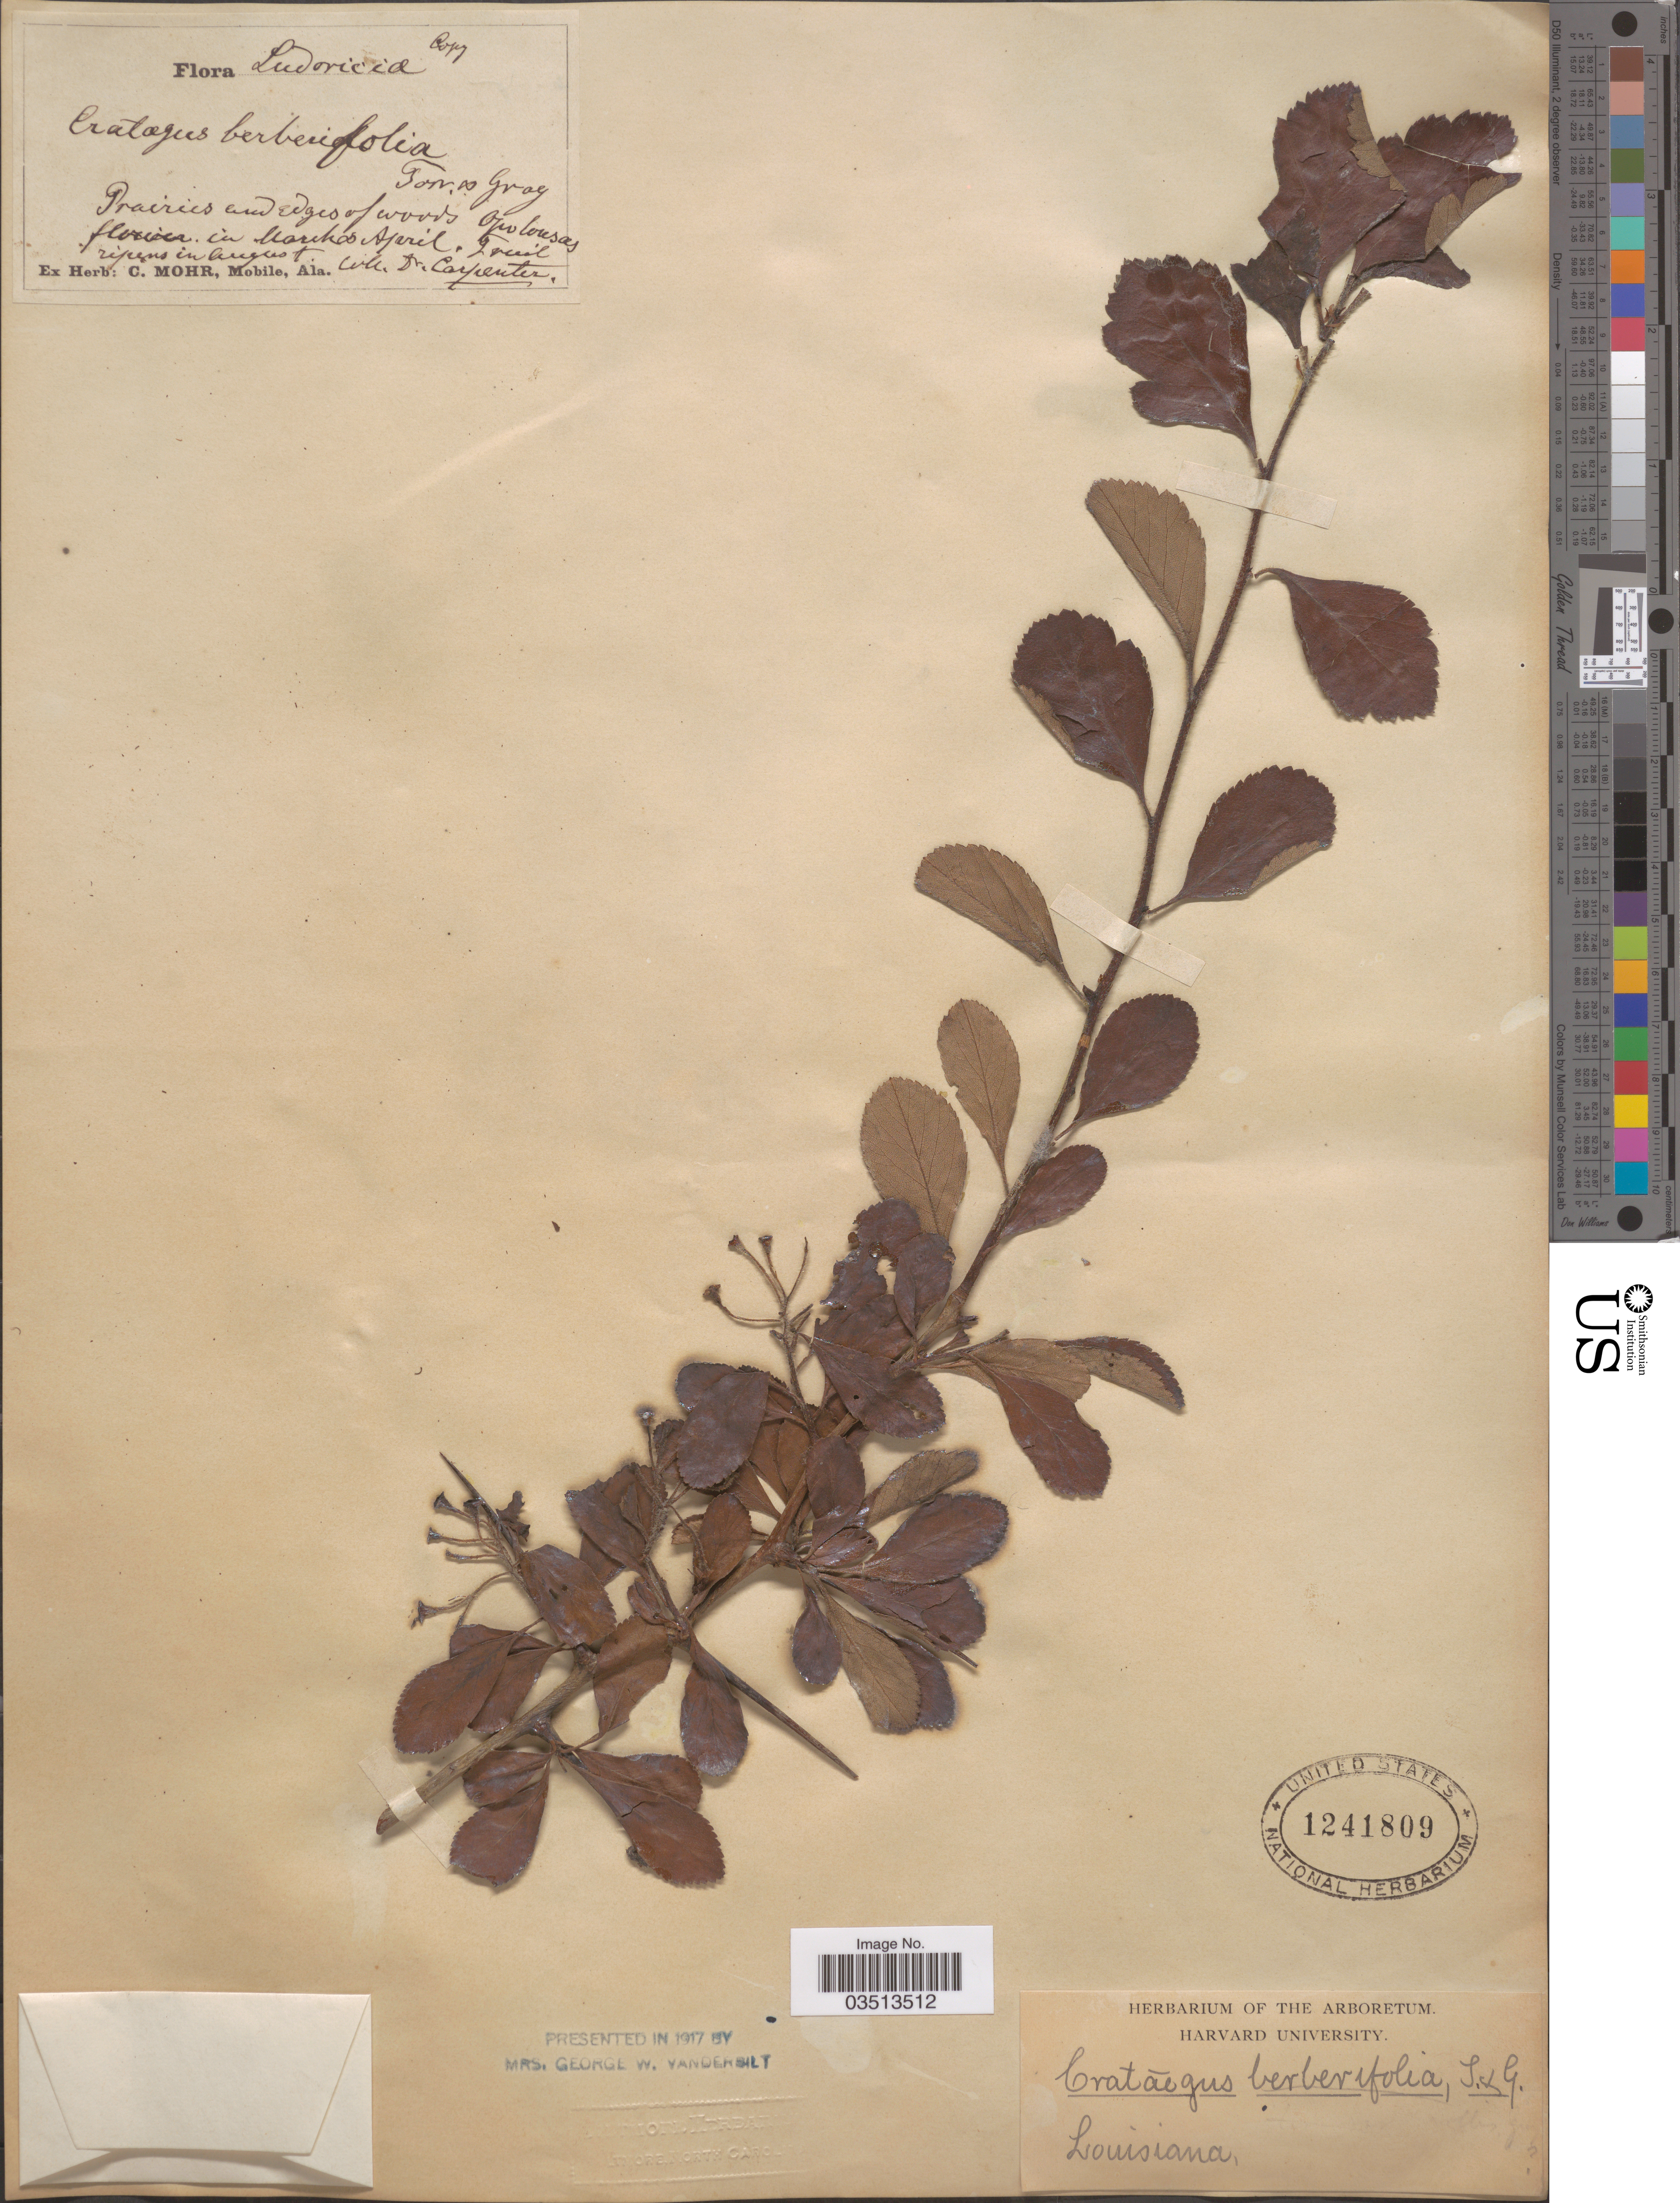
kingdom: Plantae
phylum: Tracheophyta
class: Magnoliopsida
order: Rosales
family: Rosaceae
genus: Crataegus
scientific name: Crataegus berberifolia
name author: Torr. & A. Gray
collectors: -. Carpenter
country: United States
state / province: Louisiana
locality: Prairies and edges of woods Opelousas.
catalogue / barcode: US 1241809